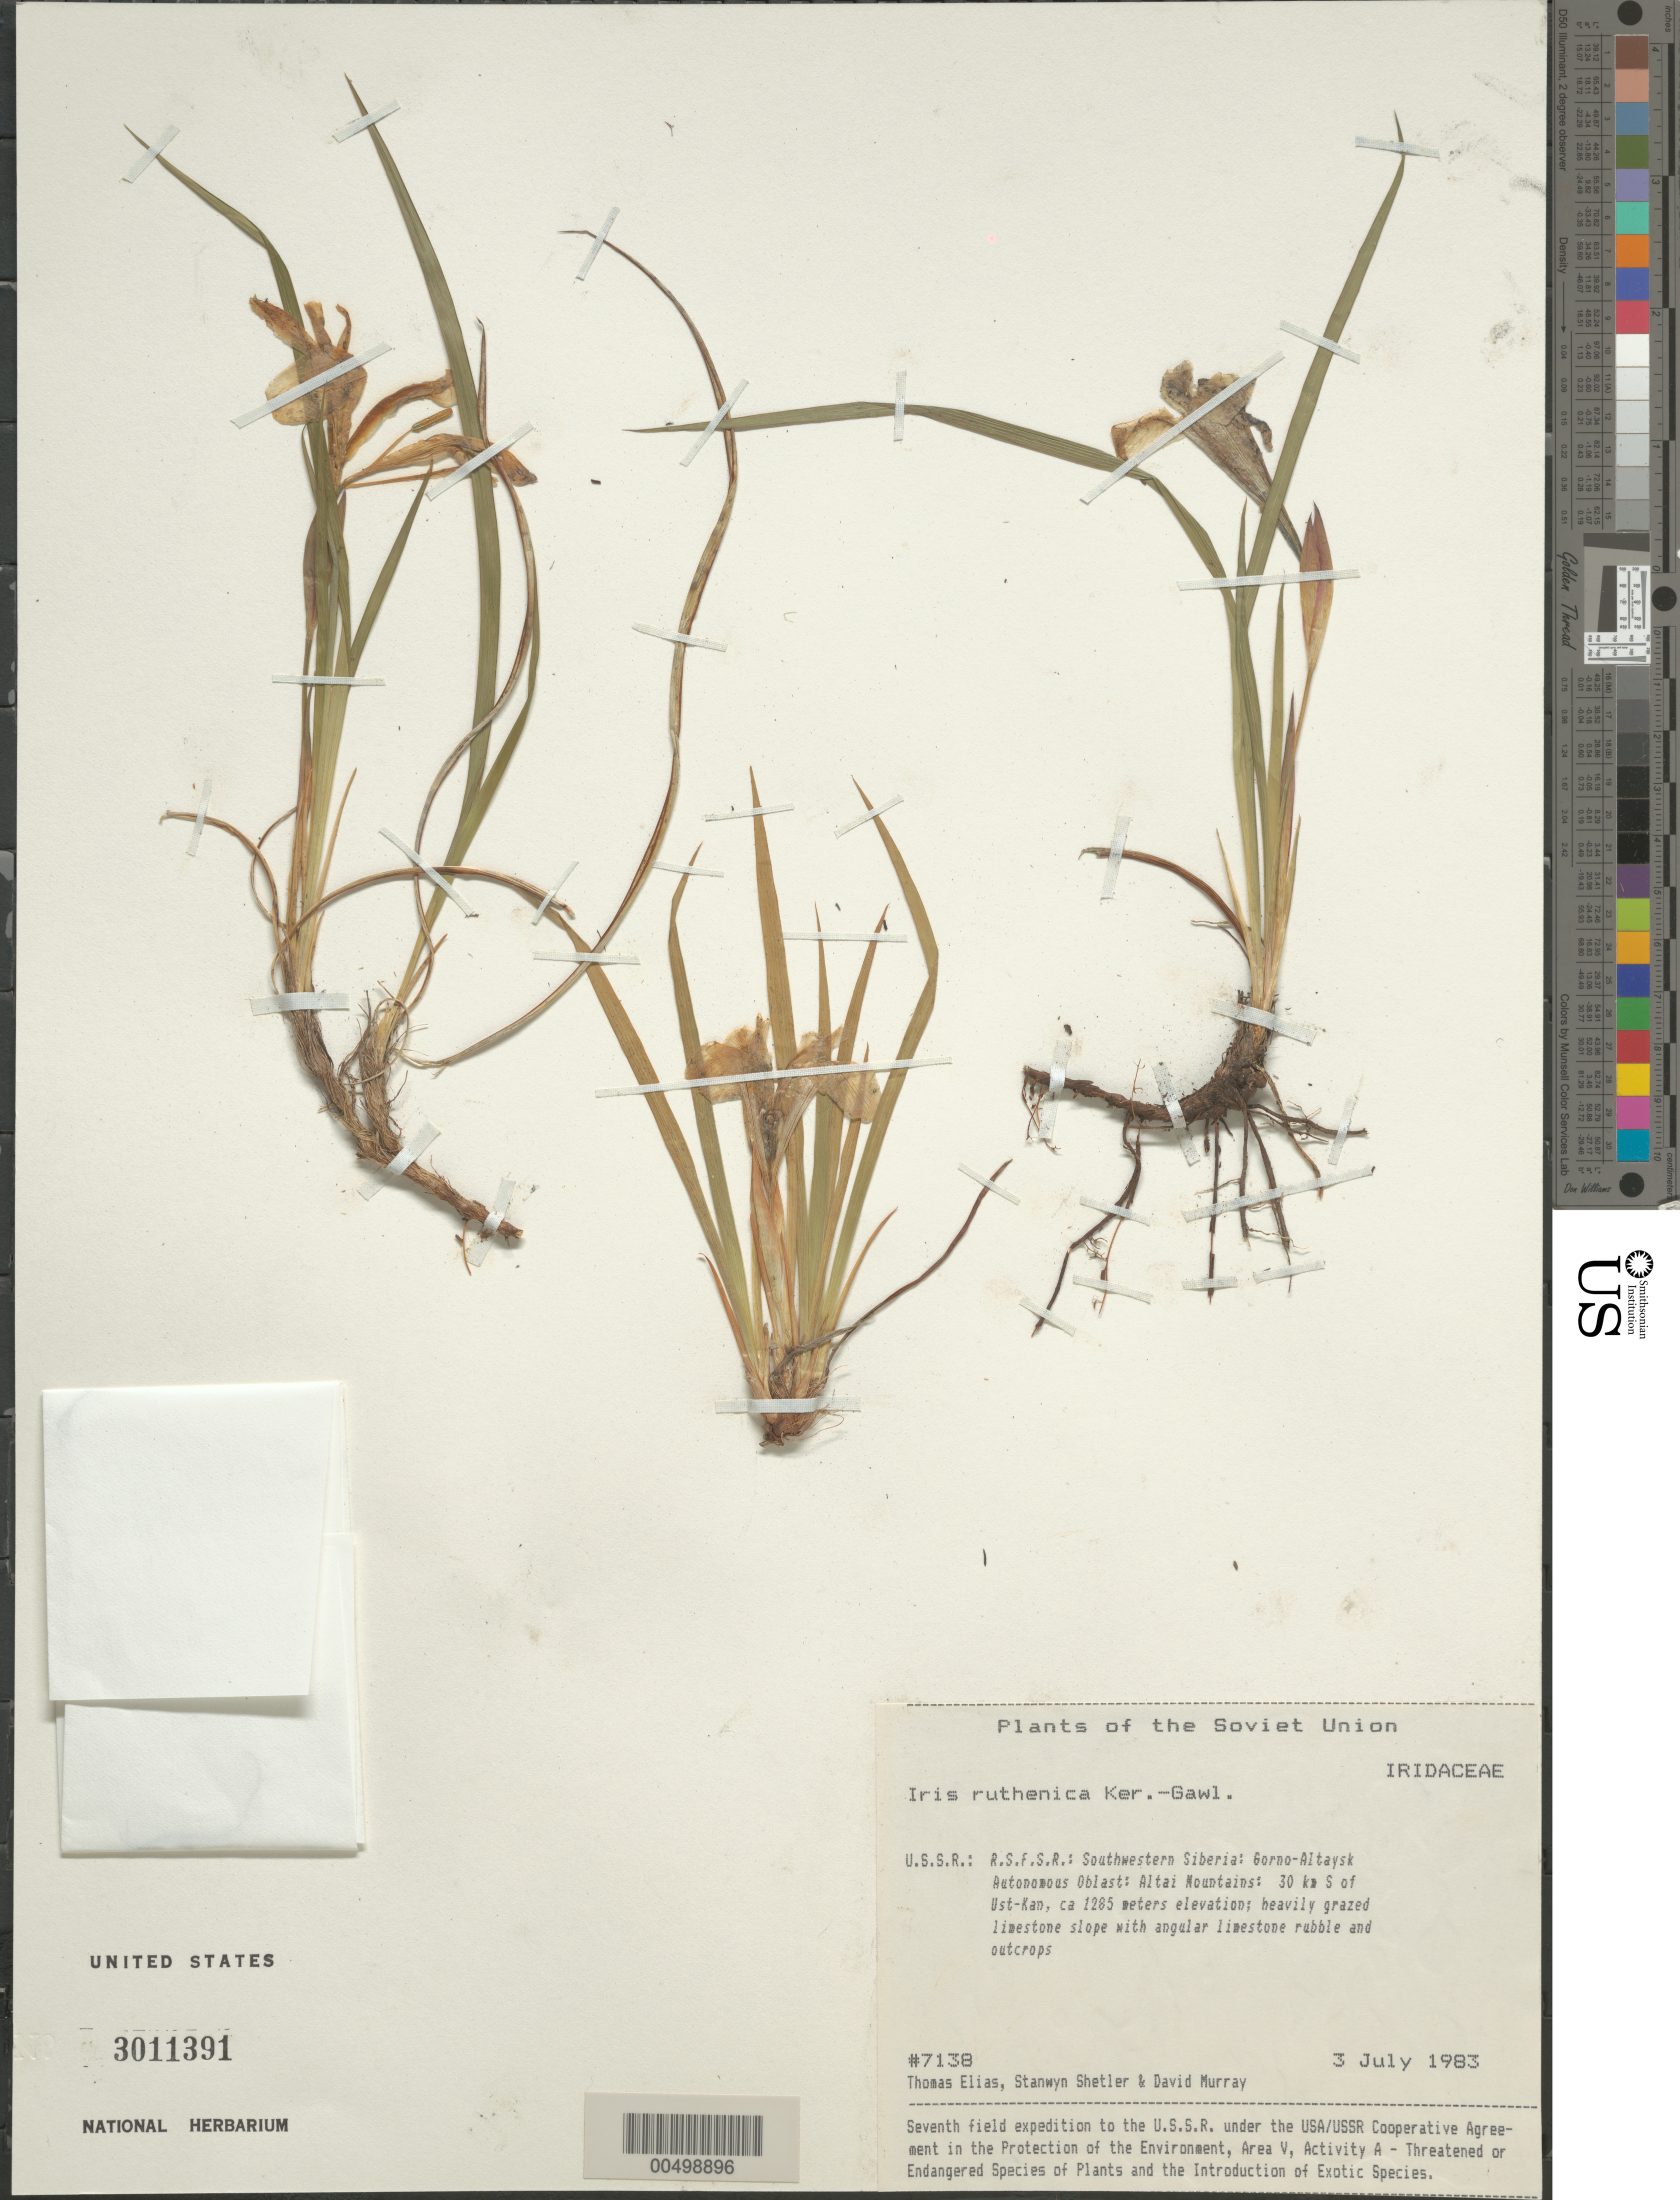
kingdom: Plantae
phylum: Tracheophyta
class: Liliopsida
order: Asparagales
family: Iridaceae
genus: Iris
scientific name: Iris ruthenica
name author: Ker Gawl.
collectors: T. Elias, S. Shetler & D. F. Murray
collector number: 7138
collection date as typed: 03 Jul 1983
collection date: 1983-07-03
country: Russian Federation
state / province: Altai Republic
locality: Altai Mountains, 30 km S of Ust-Kan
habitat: heavily grazed limestone slopes with angular limestone rubble and outcrops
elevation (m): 1285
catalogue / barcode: US 3011391